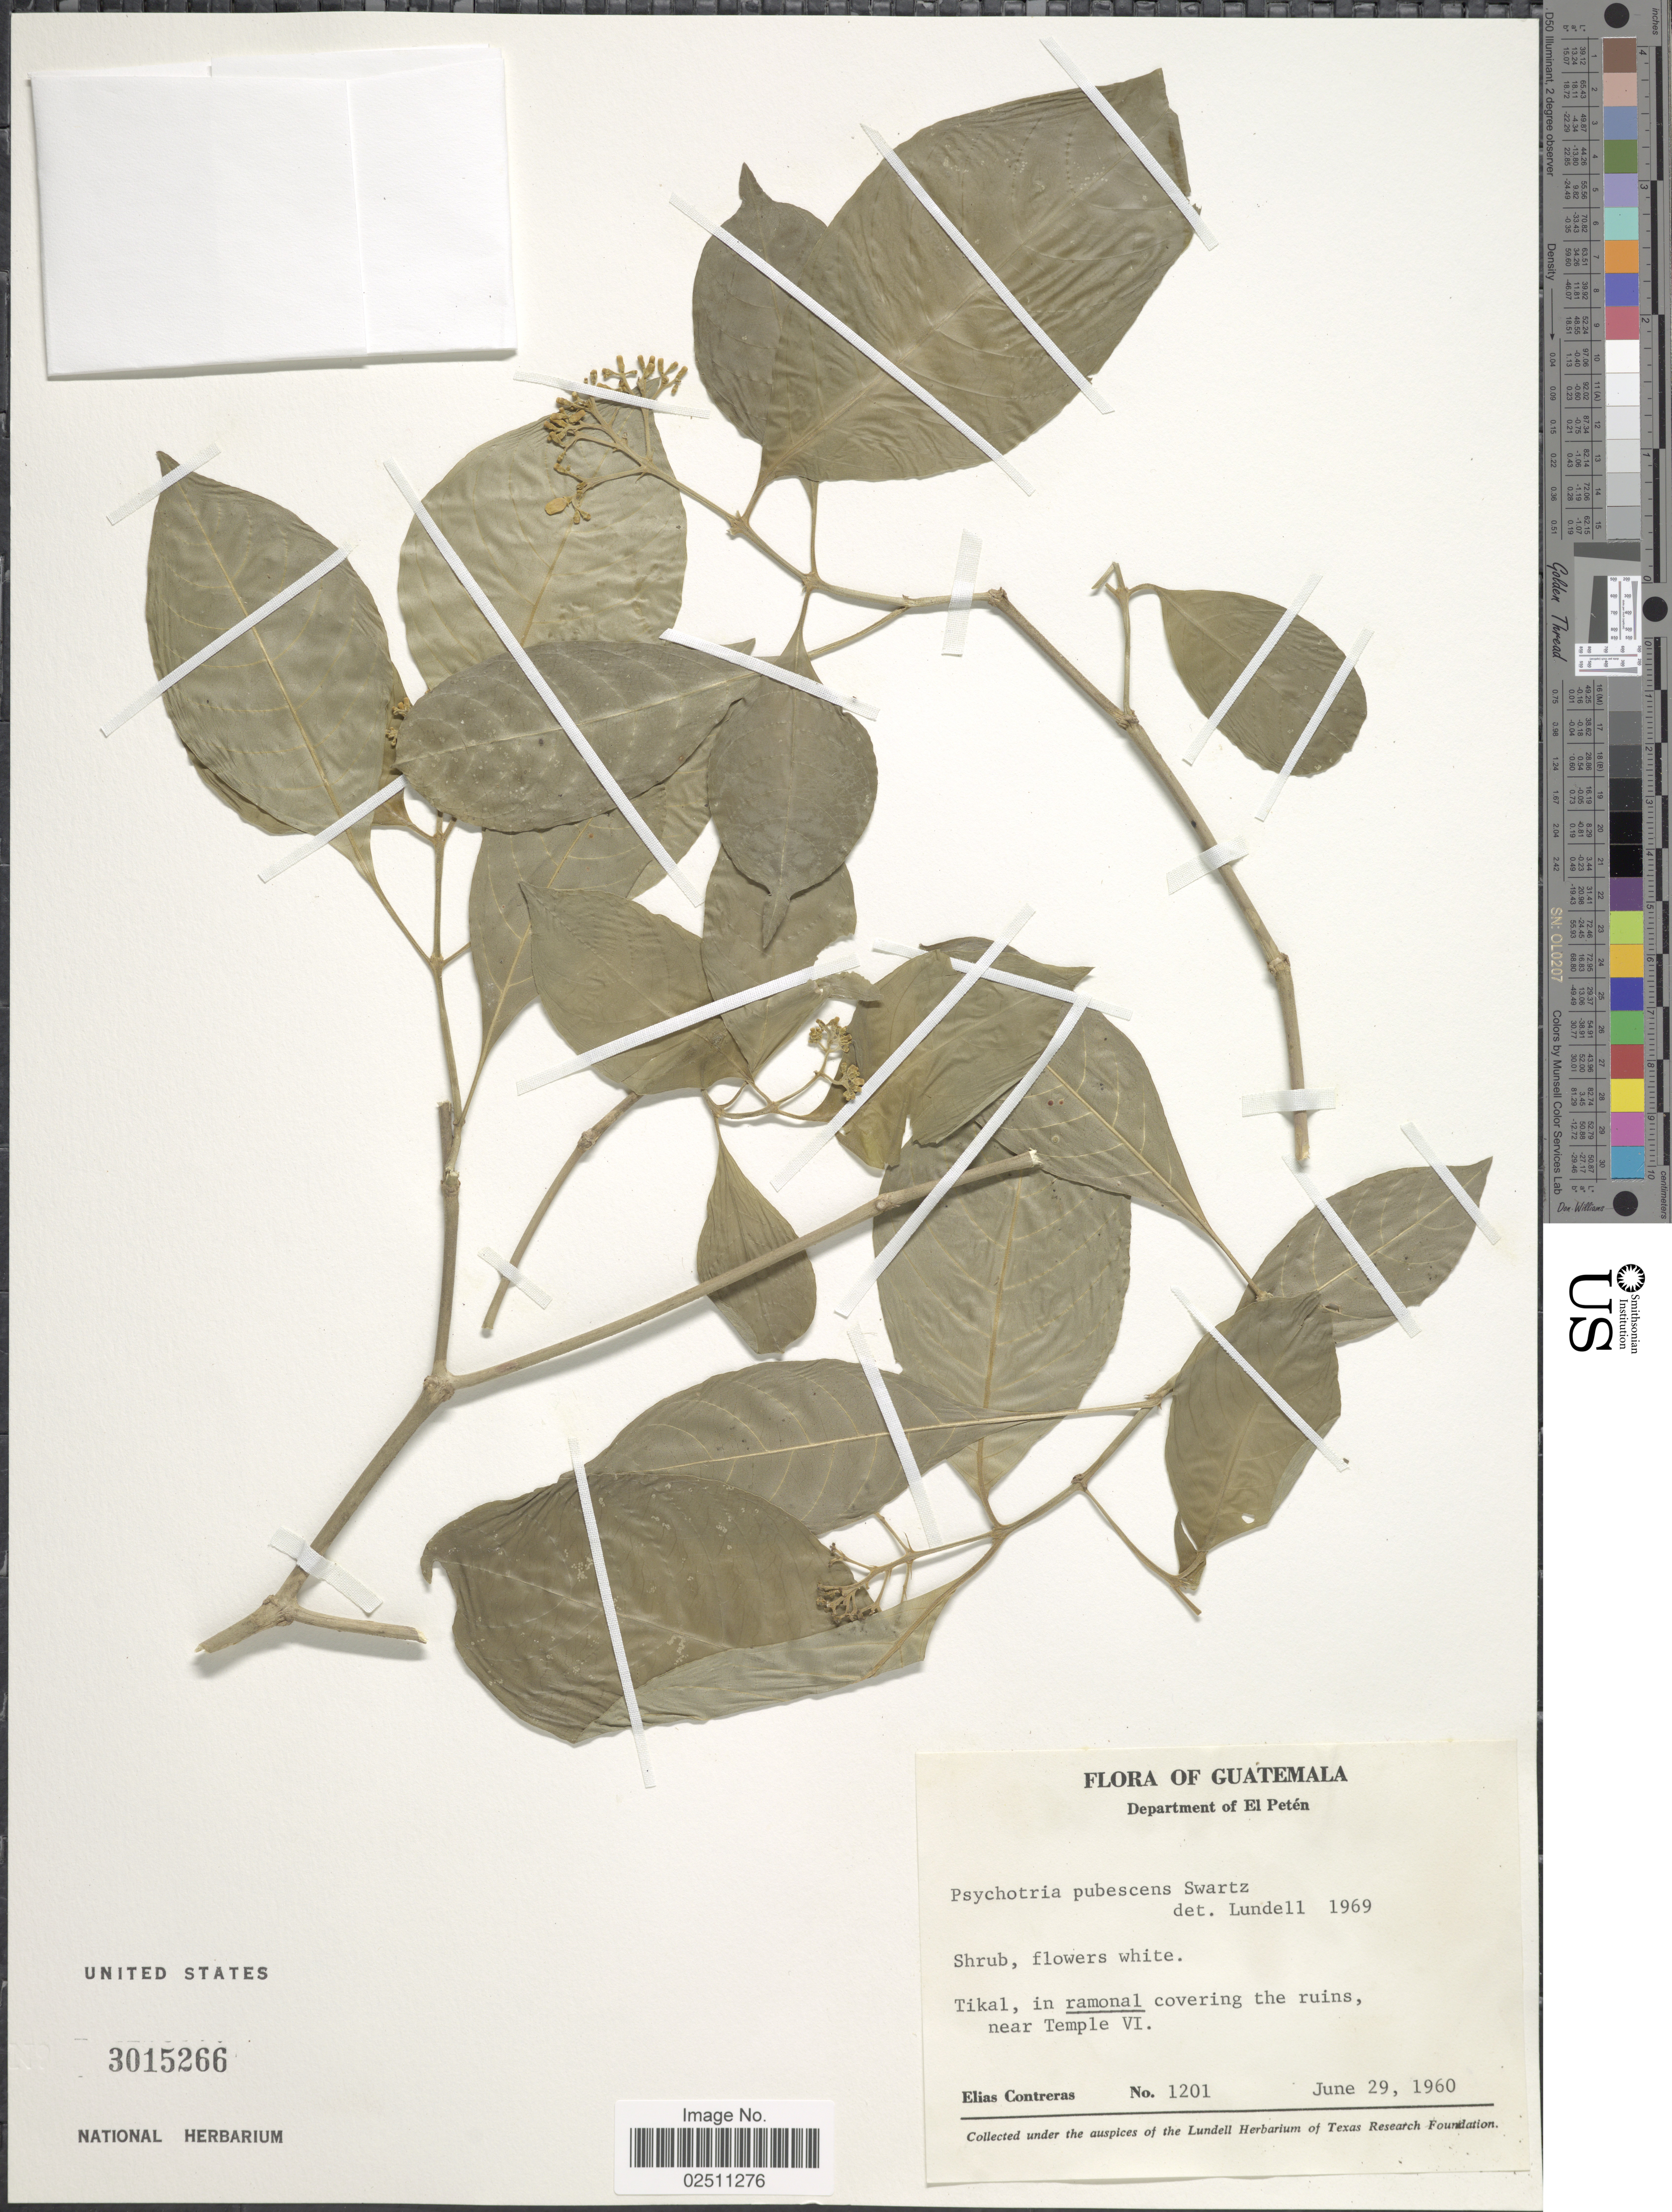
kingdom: Plantae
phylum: Tracheophyta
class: Magnoliopsida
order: Gentianales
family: Rubiaceae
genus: Psychotria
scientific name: Psychotria pubescens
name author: Sw.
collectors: E. Contreras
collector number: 1201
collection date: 1960-06-29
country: Guatemala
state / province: El Petén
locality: Tikal, in ramonal covering the ruins, near Temple VI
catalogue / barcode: US 3015266